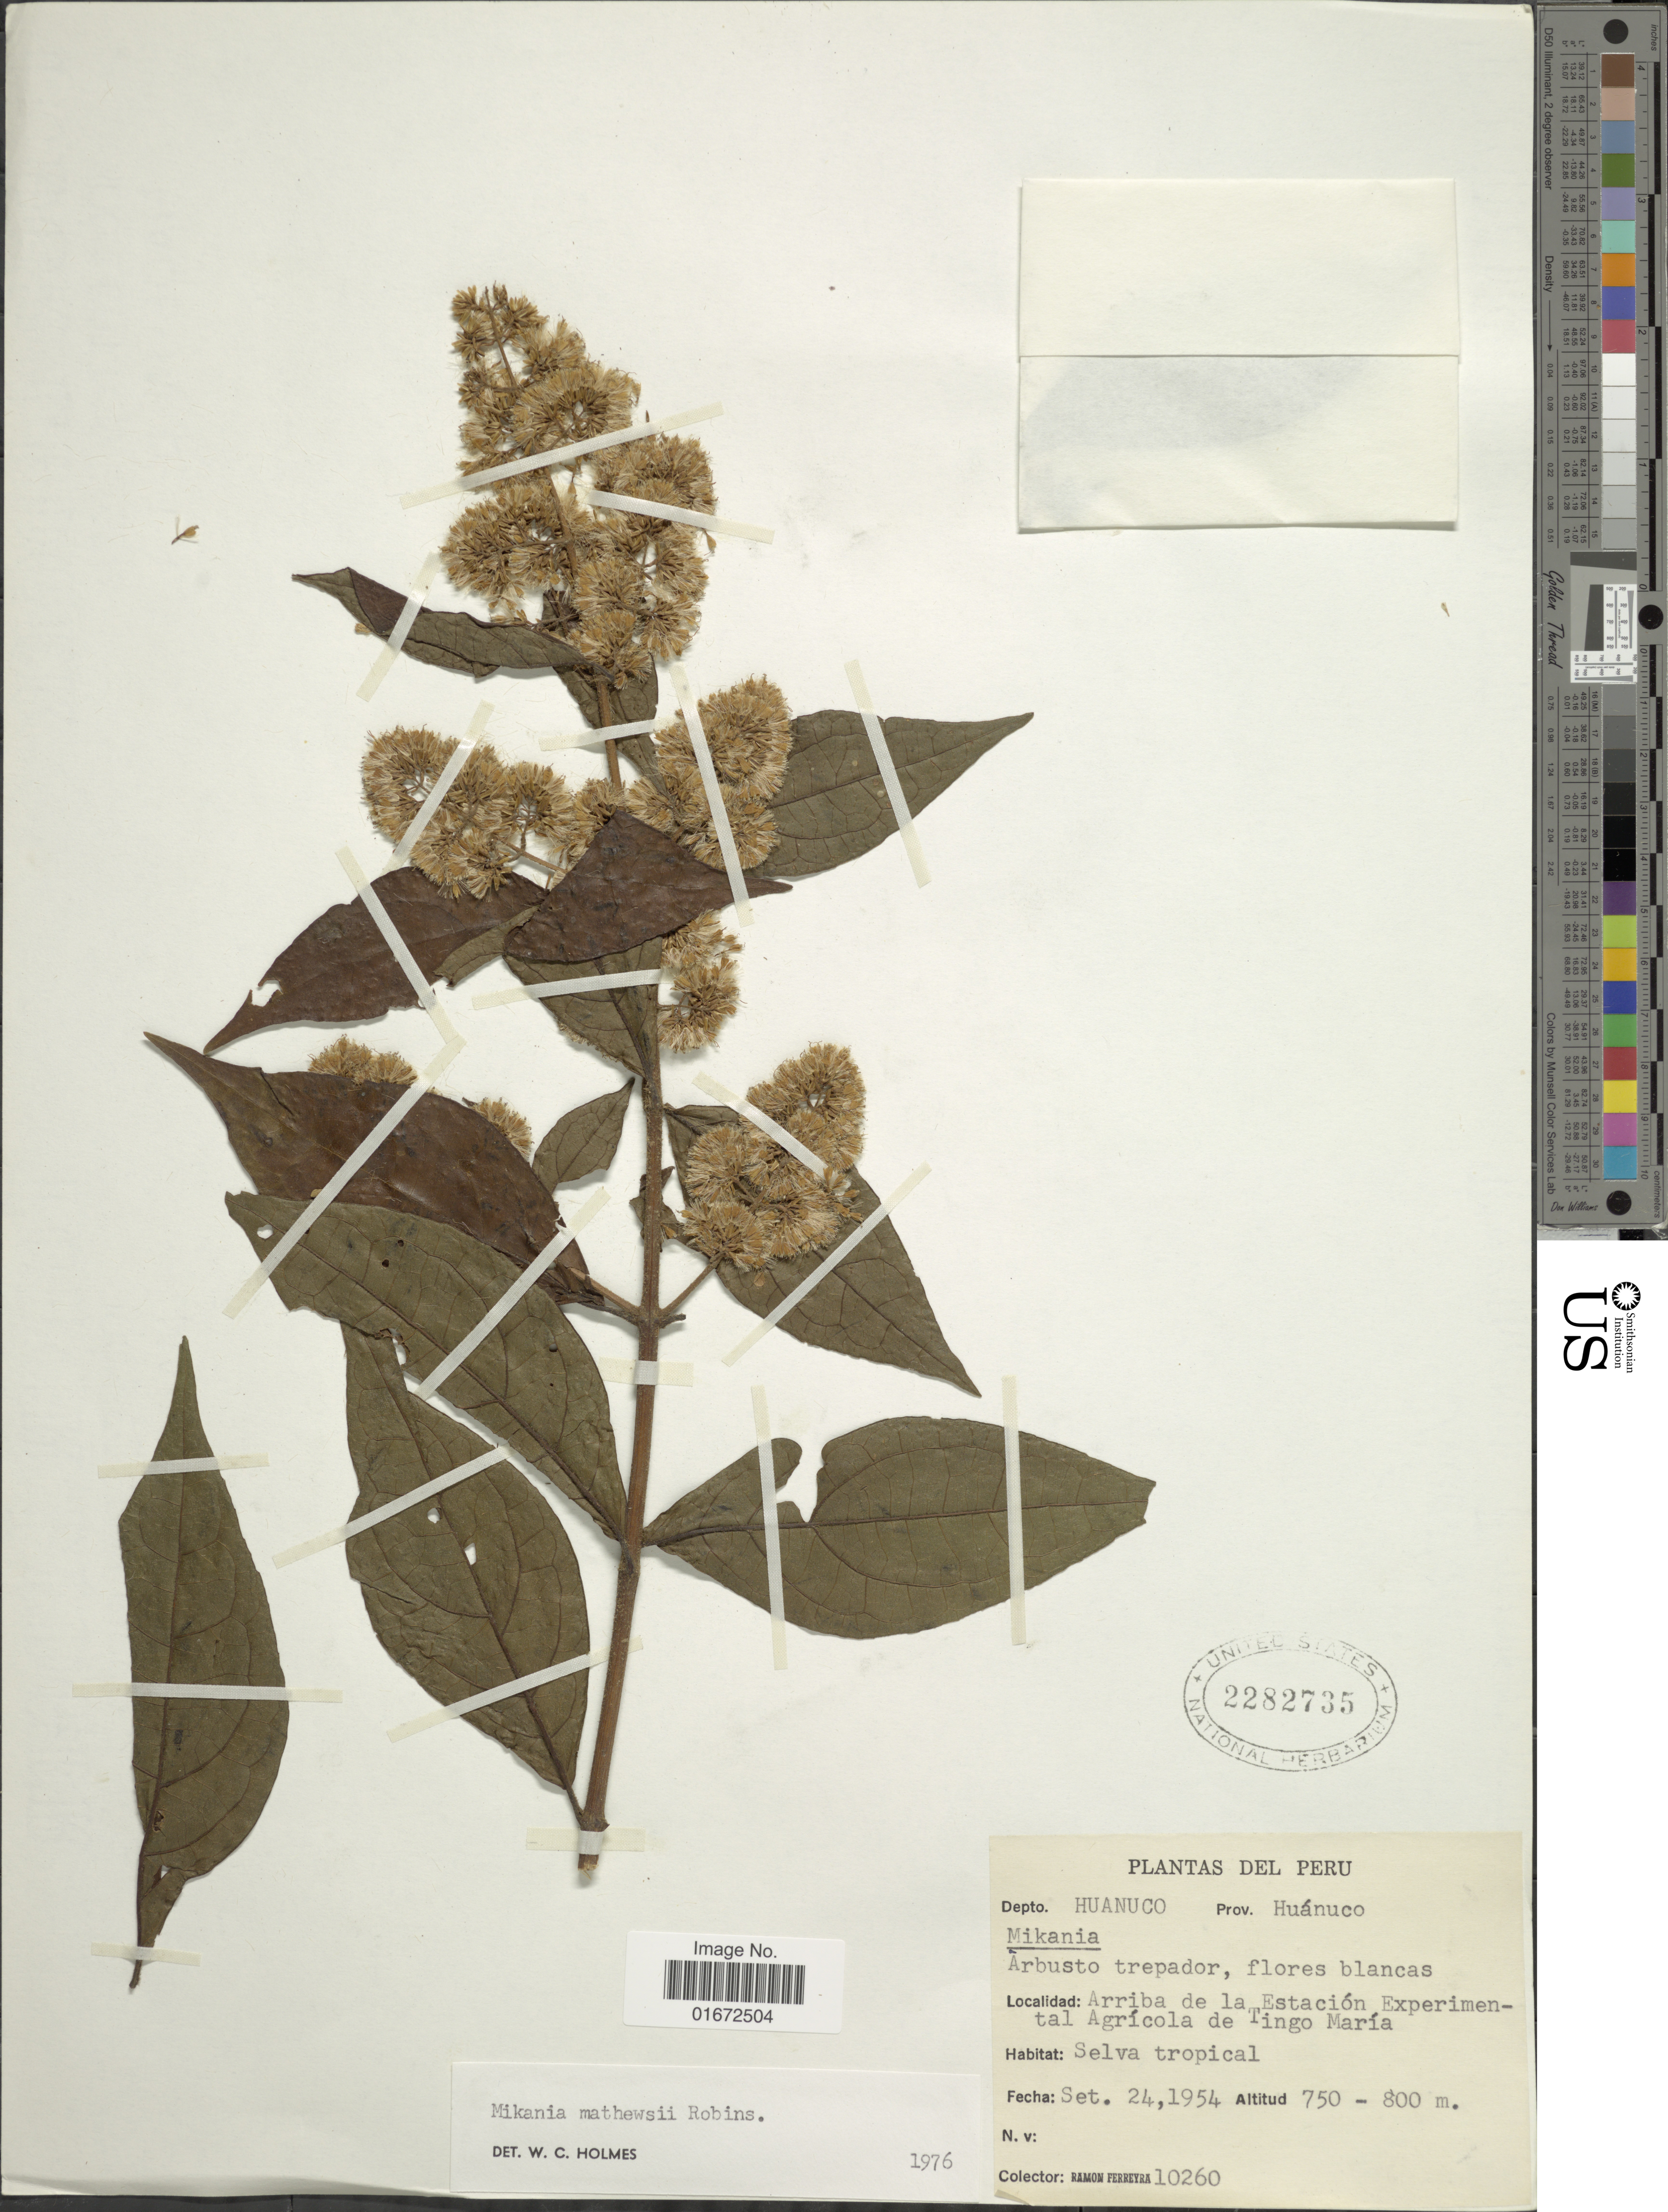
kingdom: Plantae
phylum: Tracheophyta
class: Magnoliopsida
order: Asterales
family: Asteraceae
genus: Mikania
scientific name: Mikania mathewsii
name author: B.L. Rob.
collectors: R. A. Ferreyra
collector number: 10260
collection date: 1954-09-24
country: Peru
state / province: Huánuco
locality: Depto. Huanuco. Prov. Huánuco. Arriba de la Estación Experimental Agrícola de Tingo María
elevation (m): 750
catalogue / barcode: US 2282735